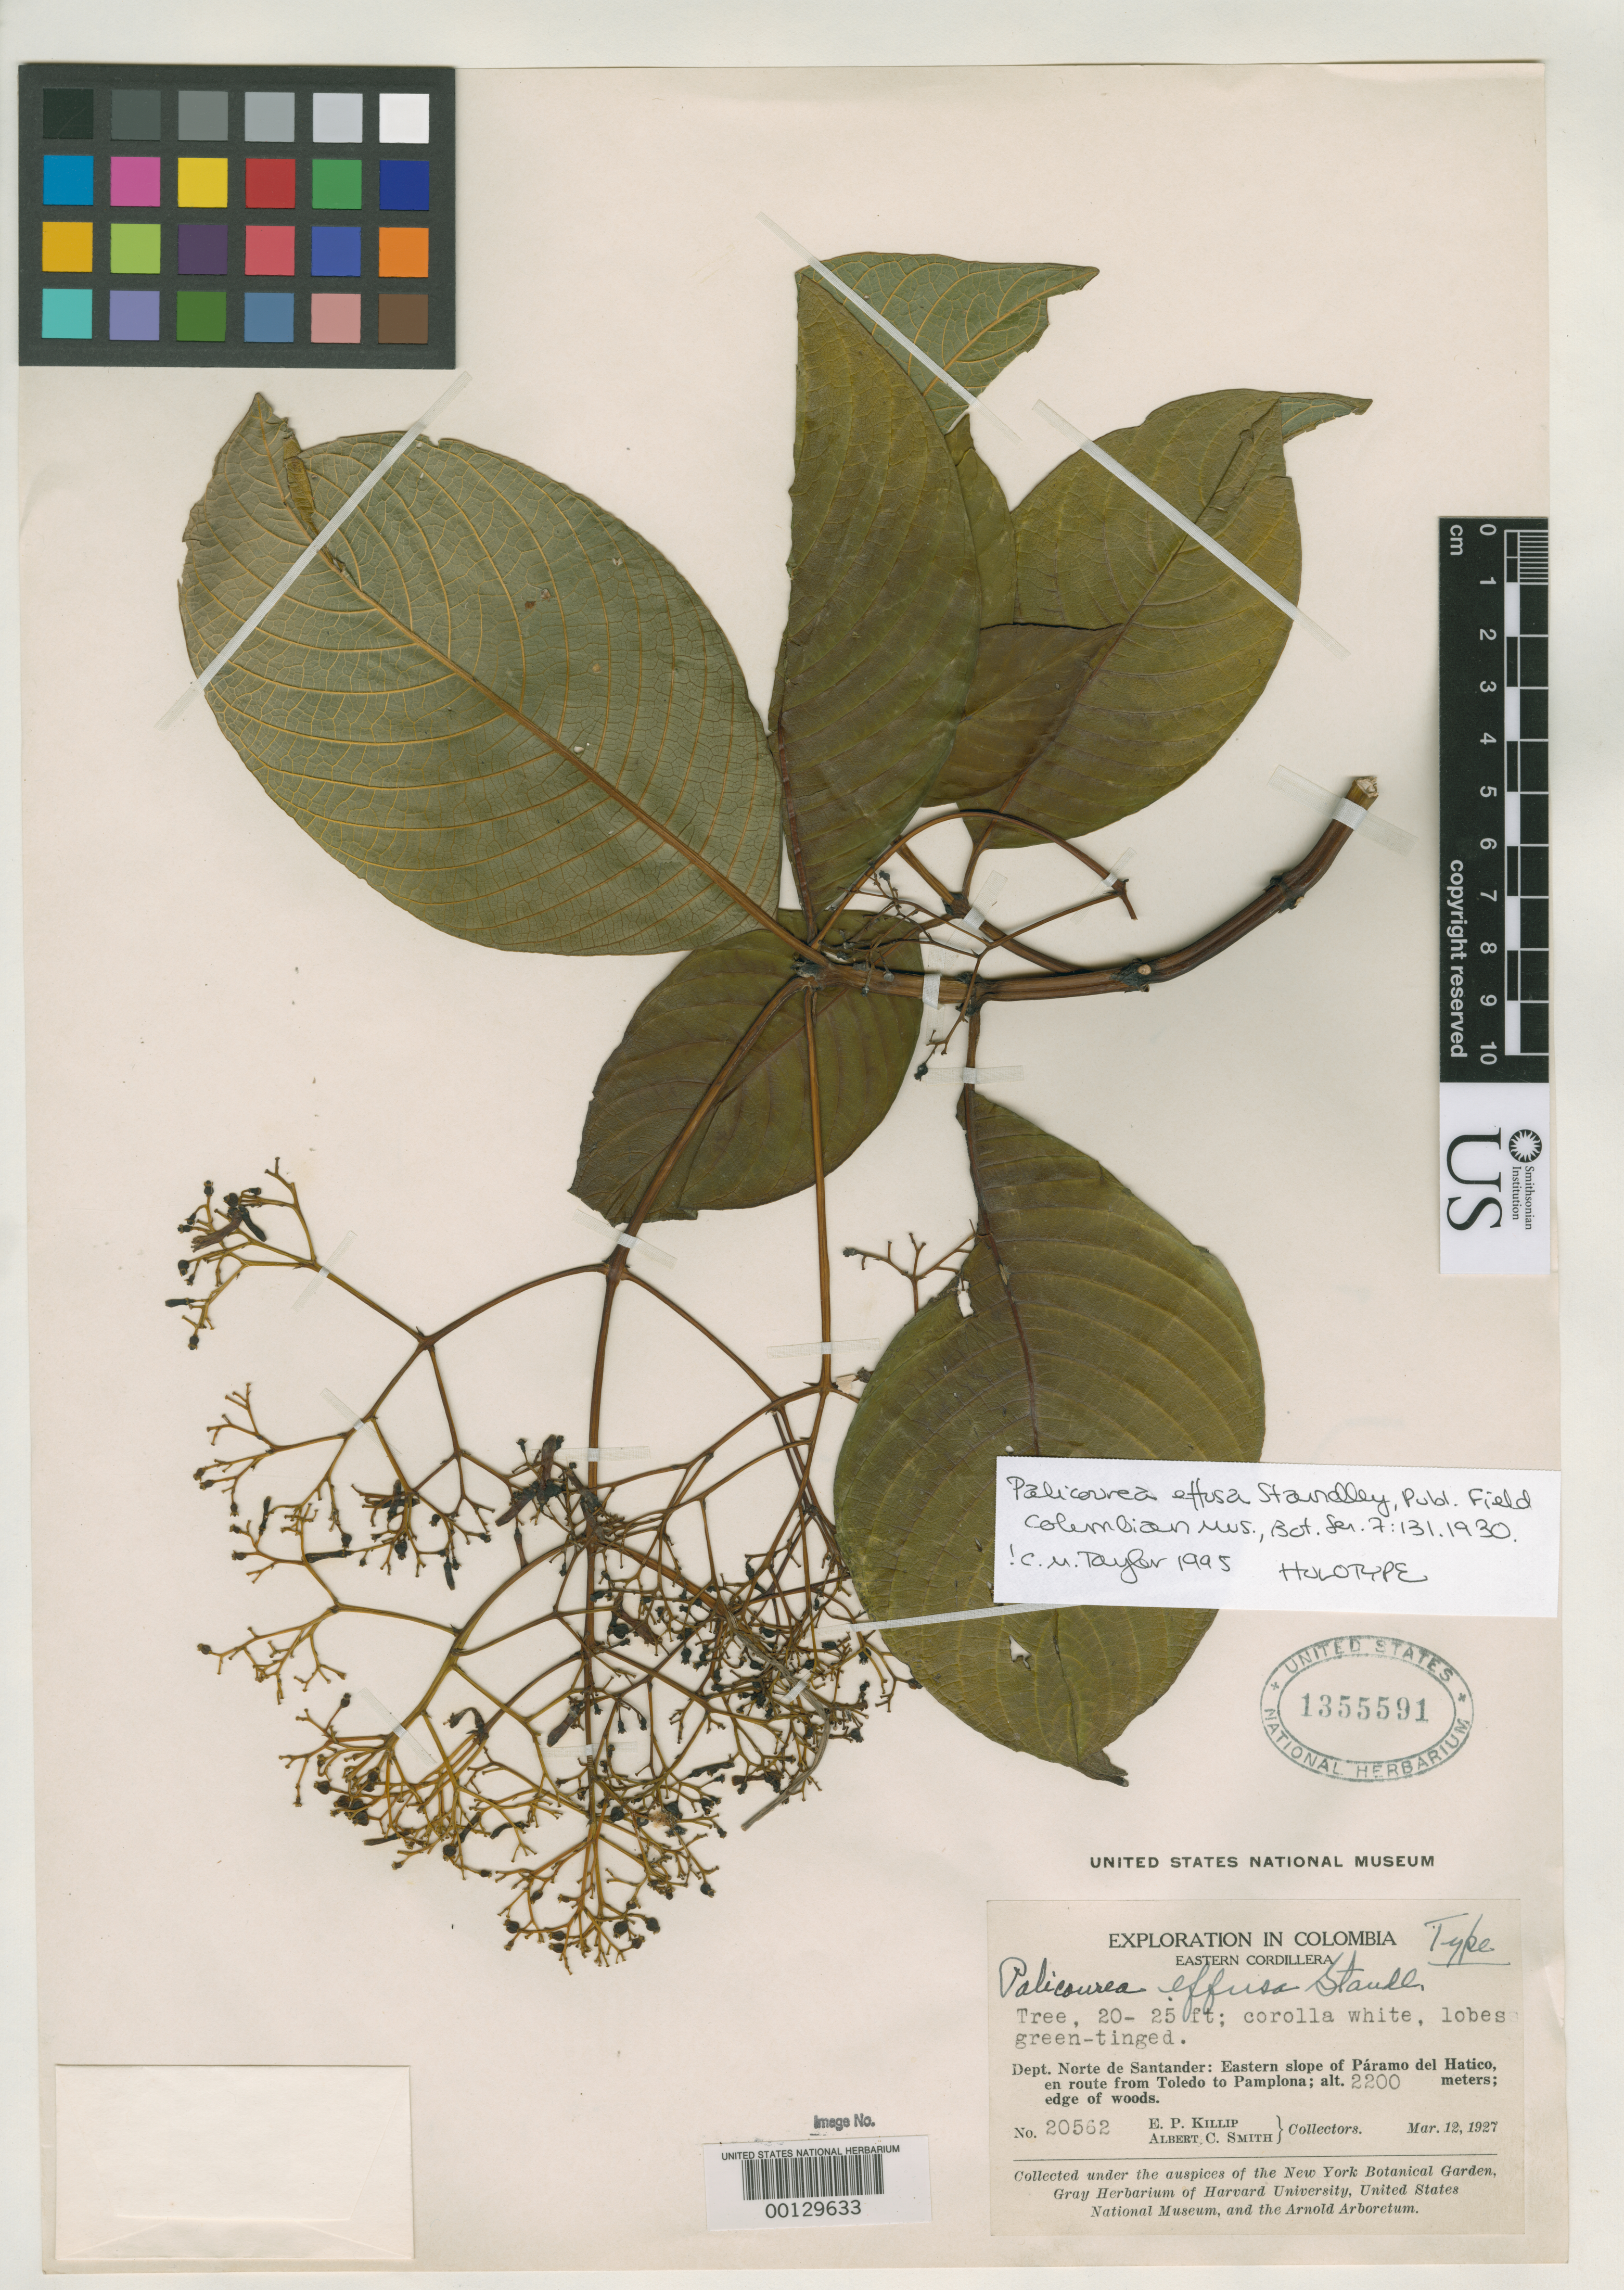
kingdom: Plantae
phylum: Tracheophyta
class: Magnoliopsida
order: Gentianales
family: Rubiaceae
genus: Palicourea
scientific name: Palicourea effusa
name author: Standl.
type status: Holotype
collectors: E. P. Killip & A. C. Smith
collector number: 20562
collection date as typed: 12 Mar 1927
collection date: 1927-03-12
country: Colombia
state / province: Norte de Santander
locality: Eastern slope of Paramo del Hatico, en route from Toledo to Pamplona.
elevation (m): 2200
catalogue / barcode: US 1355591